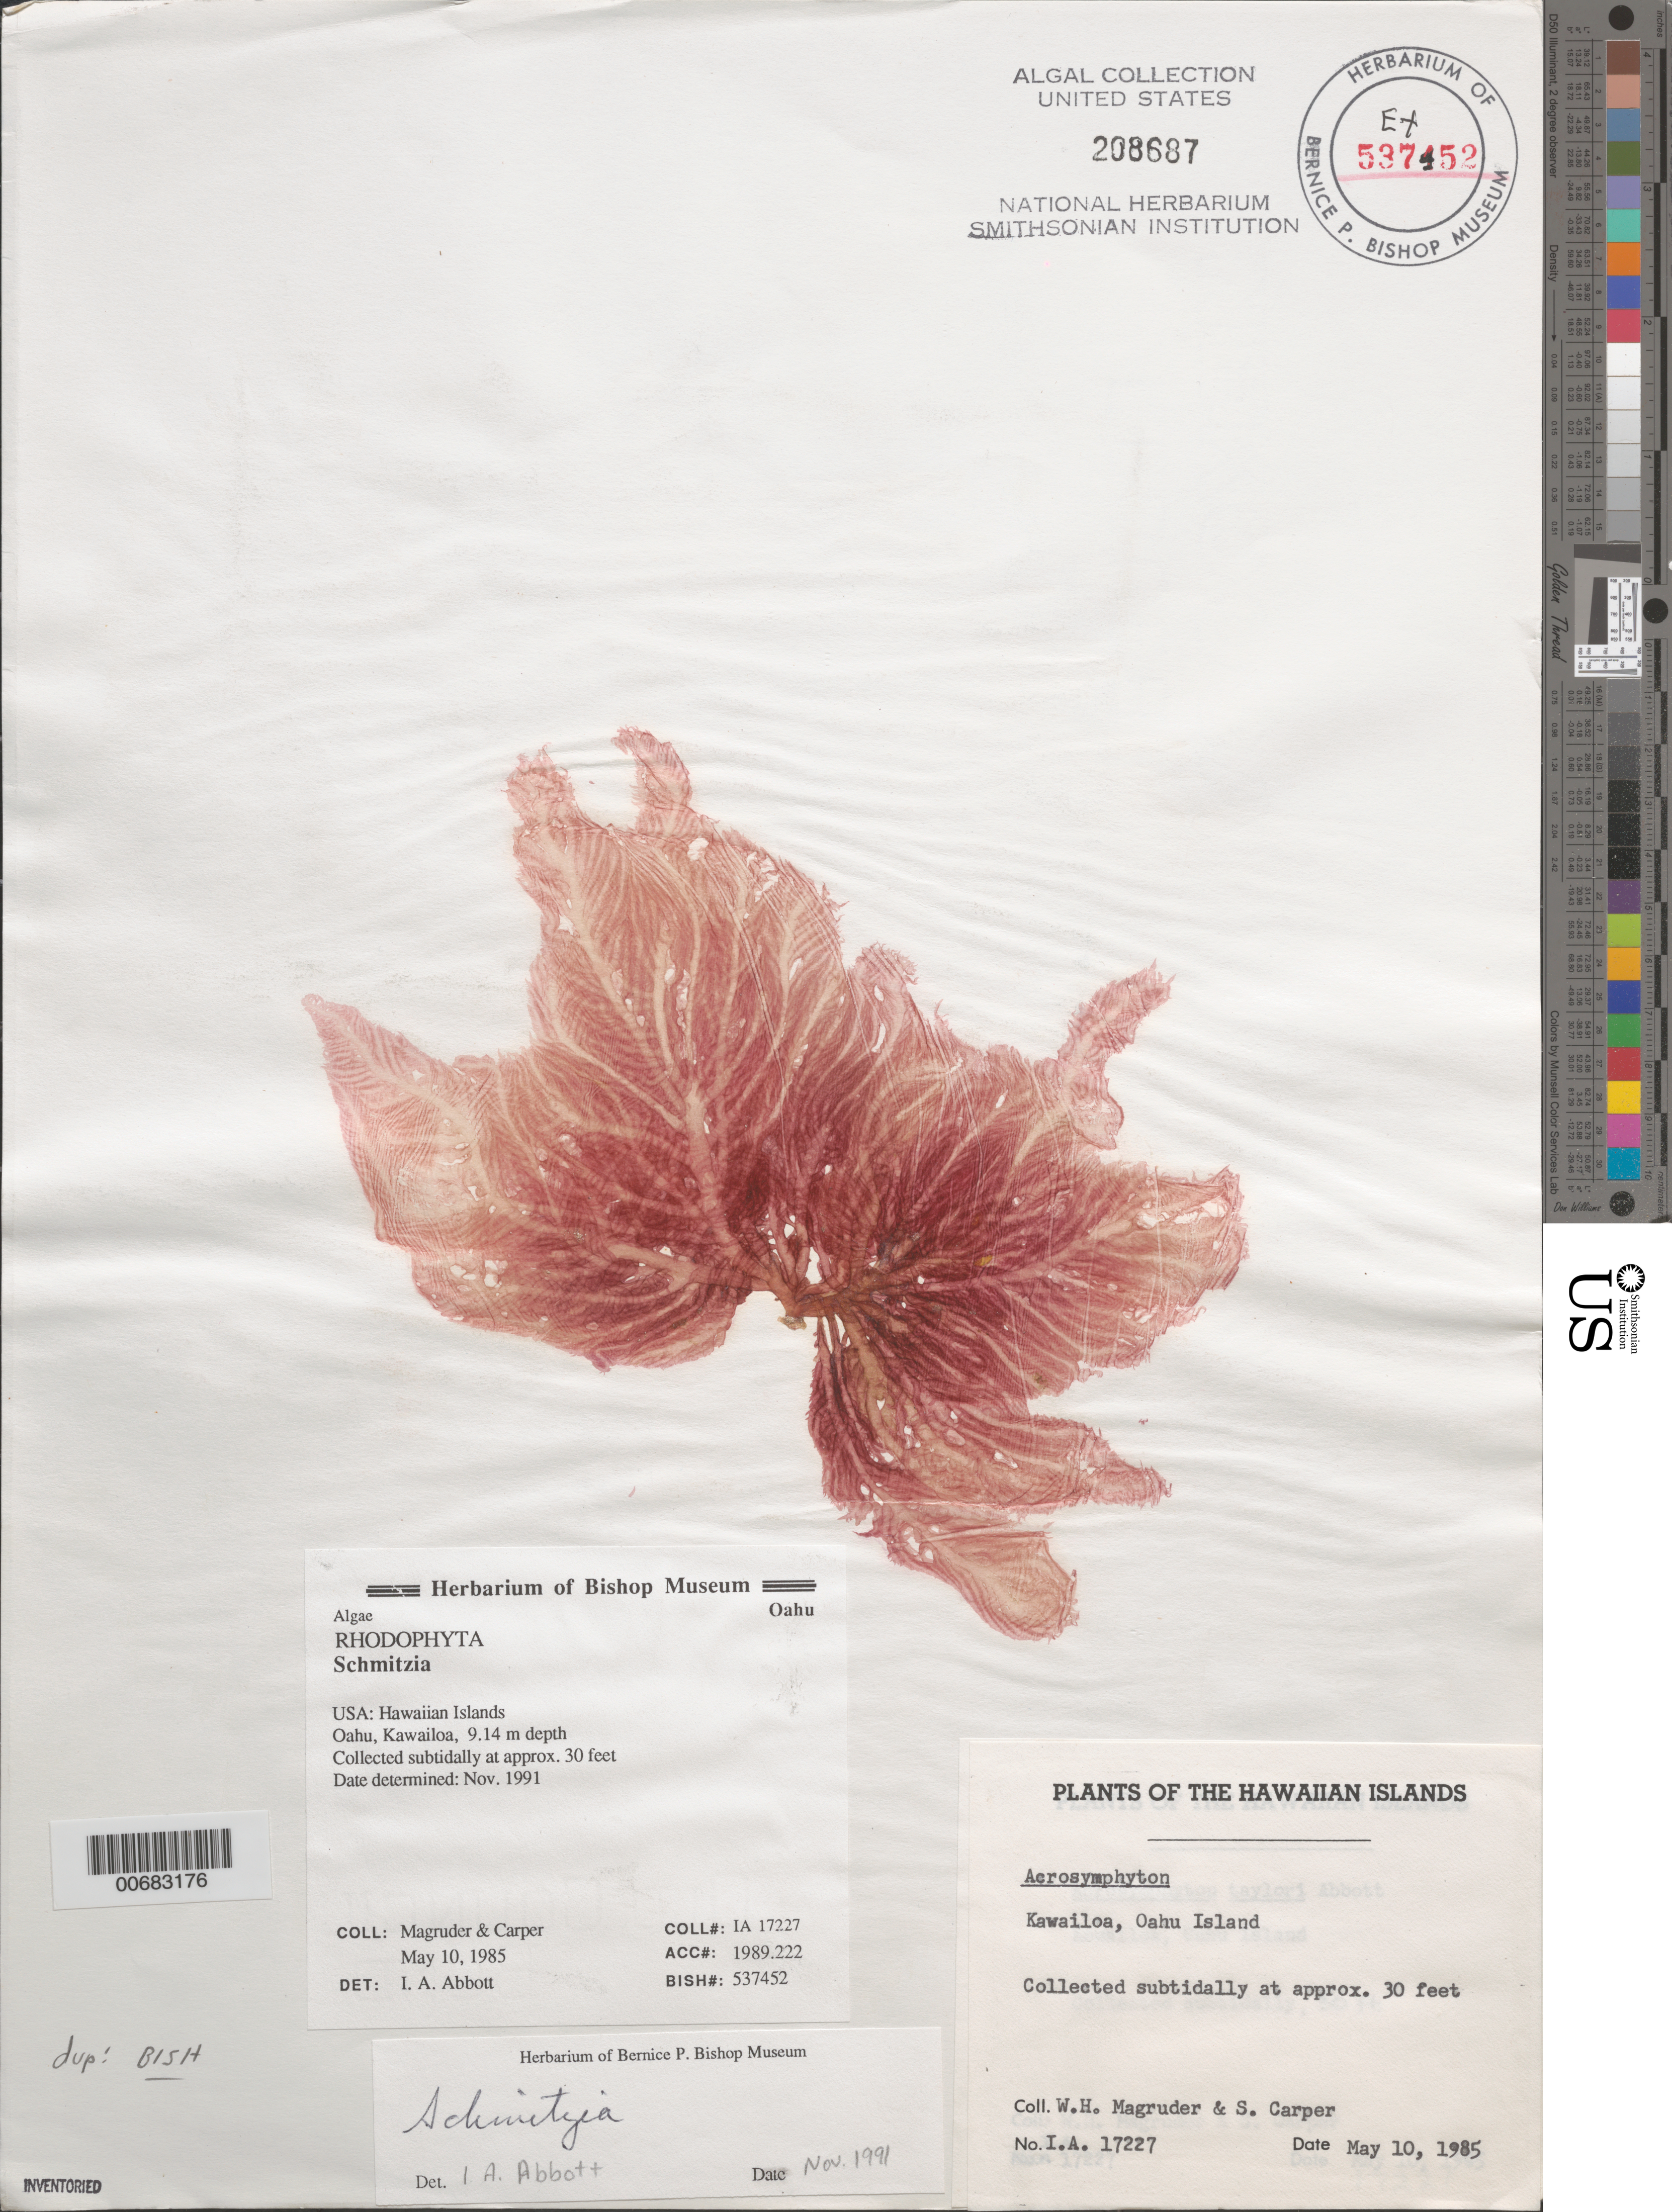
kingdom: Plantae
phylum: Rhodophyta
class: Florideophyceae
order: Gigartinales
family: Calosiphoniaceae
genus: Schmitzia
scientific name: Schmitzia sp.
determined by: Abbott, Isabella A.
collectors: W. Magruder & S. Carper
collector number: IAA 17227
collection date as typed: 10 May 1985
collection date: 1985-05-10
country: United States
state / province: Hawaii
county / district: Honolulu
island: Oahu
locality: Kawailoa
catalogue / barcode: US 208687